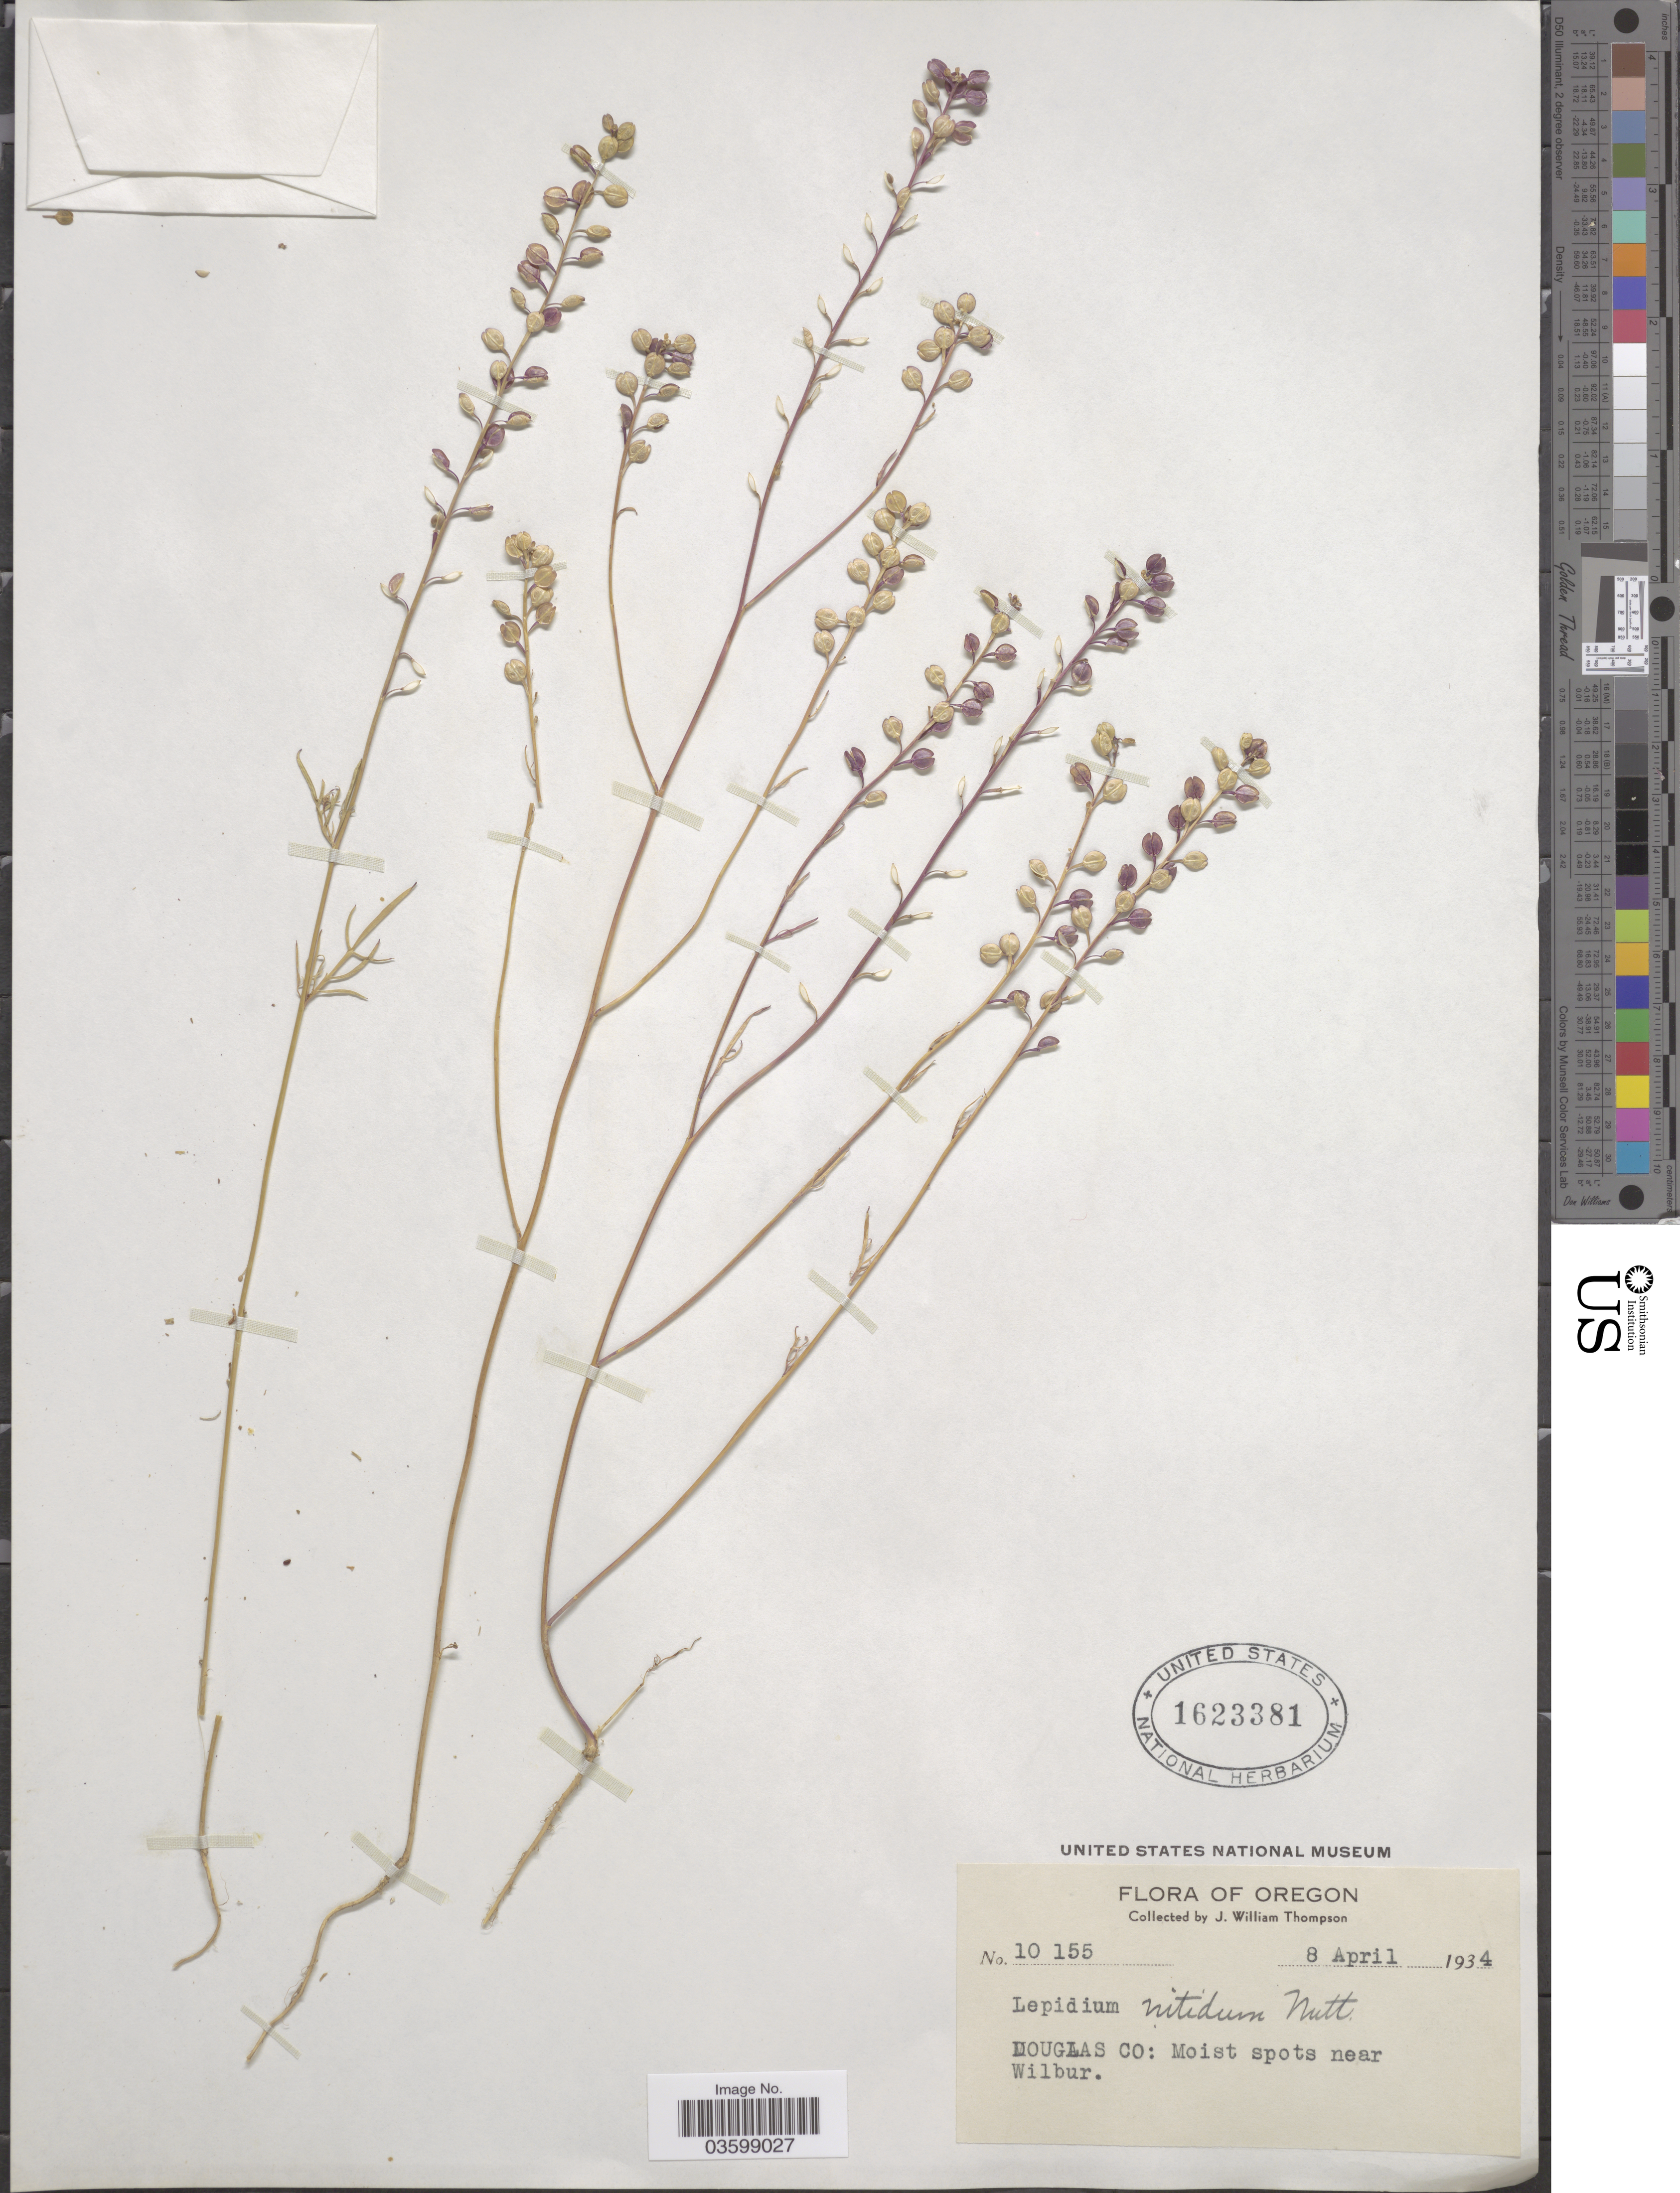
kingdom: Plantae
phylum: Tracheophyta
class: Magnoliopsida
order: Brassicales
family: Brassicaceae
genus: Lepidium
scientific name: Lepidium nitidum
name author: Nutt.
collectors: J. W. Thompson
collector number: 10155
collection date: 1934-04-08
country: United States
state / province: Oregon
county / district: Douglas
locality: Douglas Co: Moist spots near Wilbur.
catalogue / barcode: US 1623381